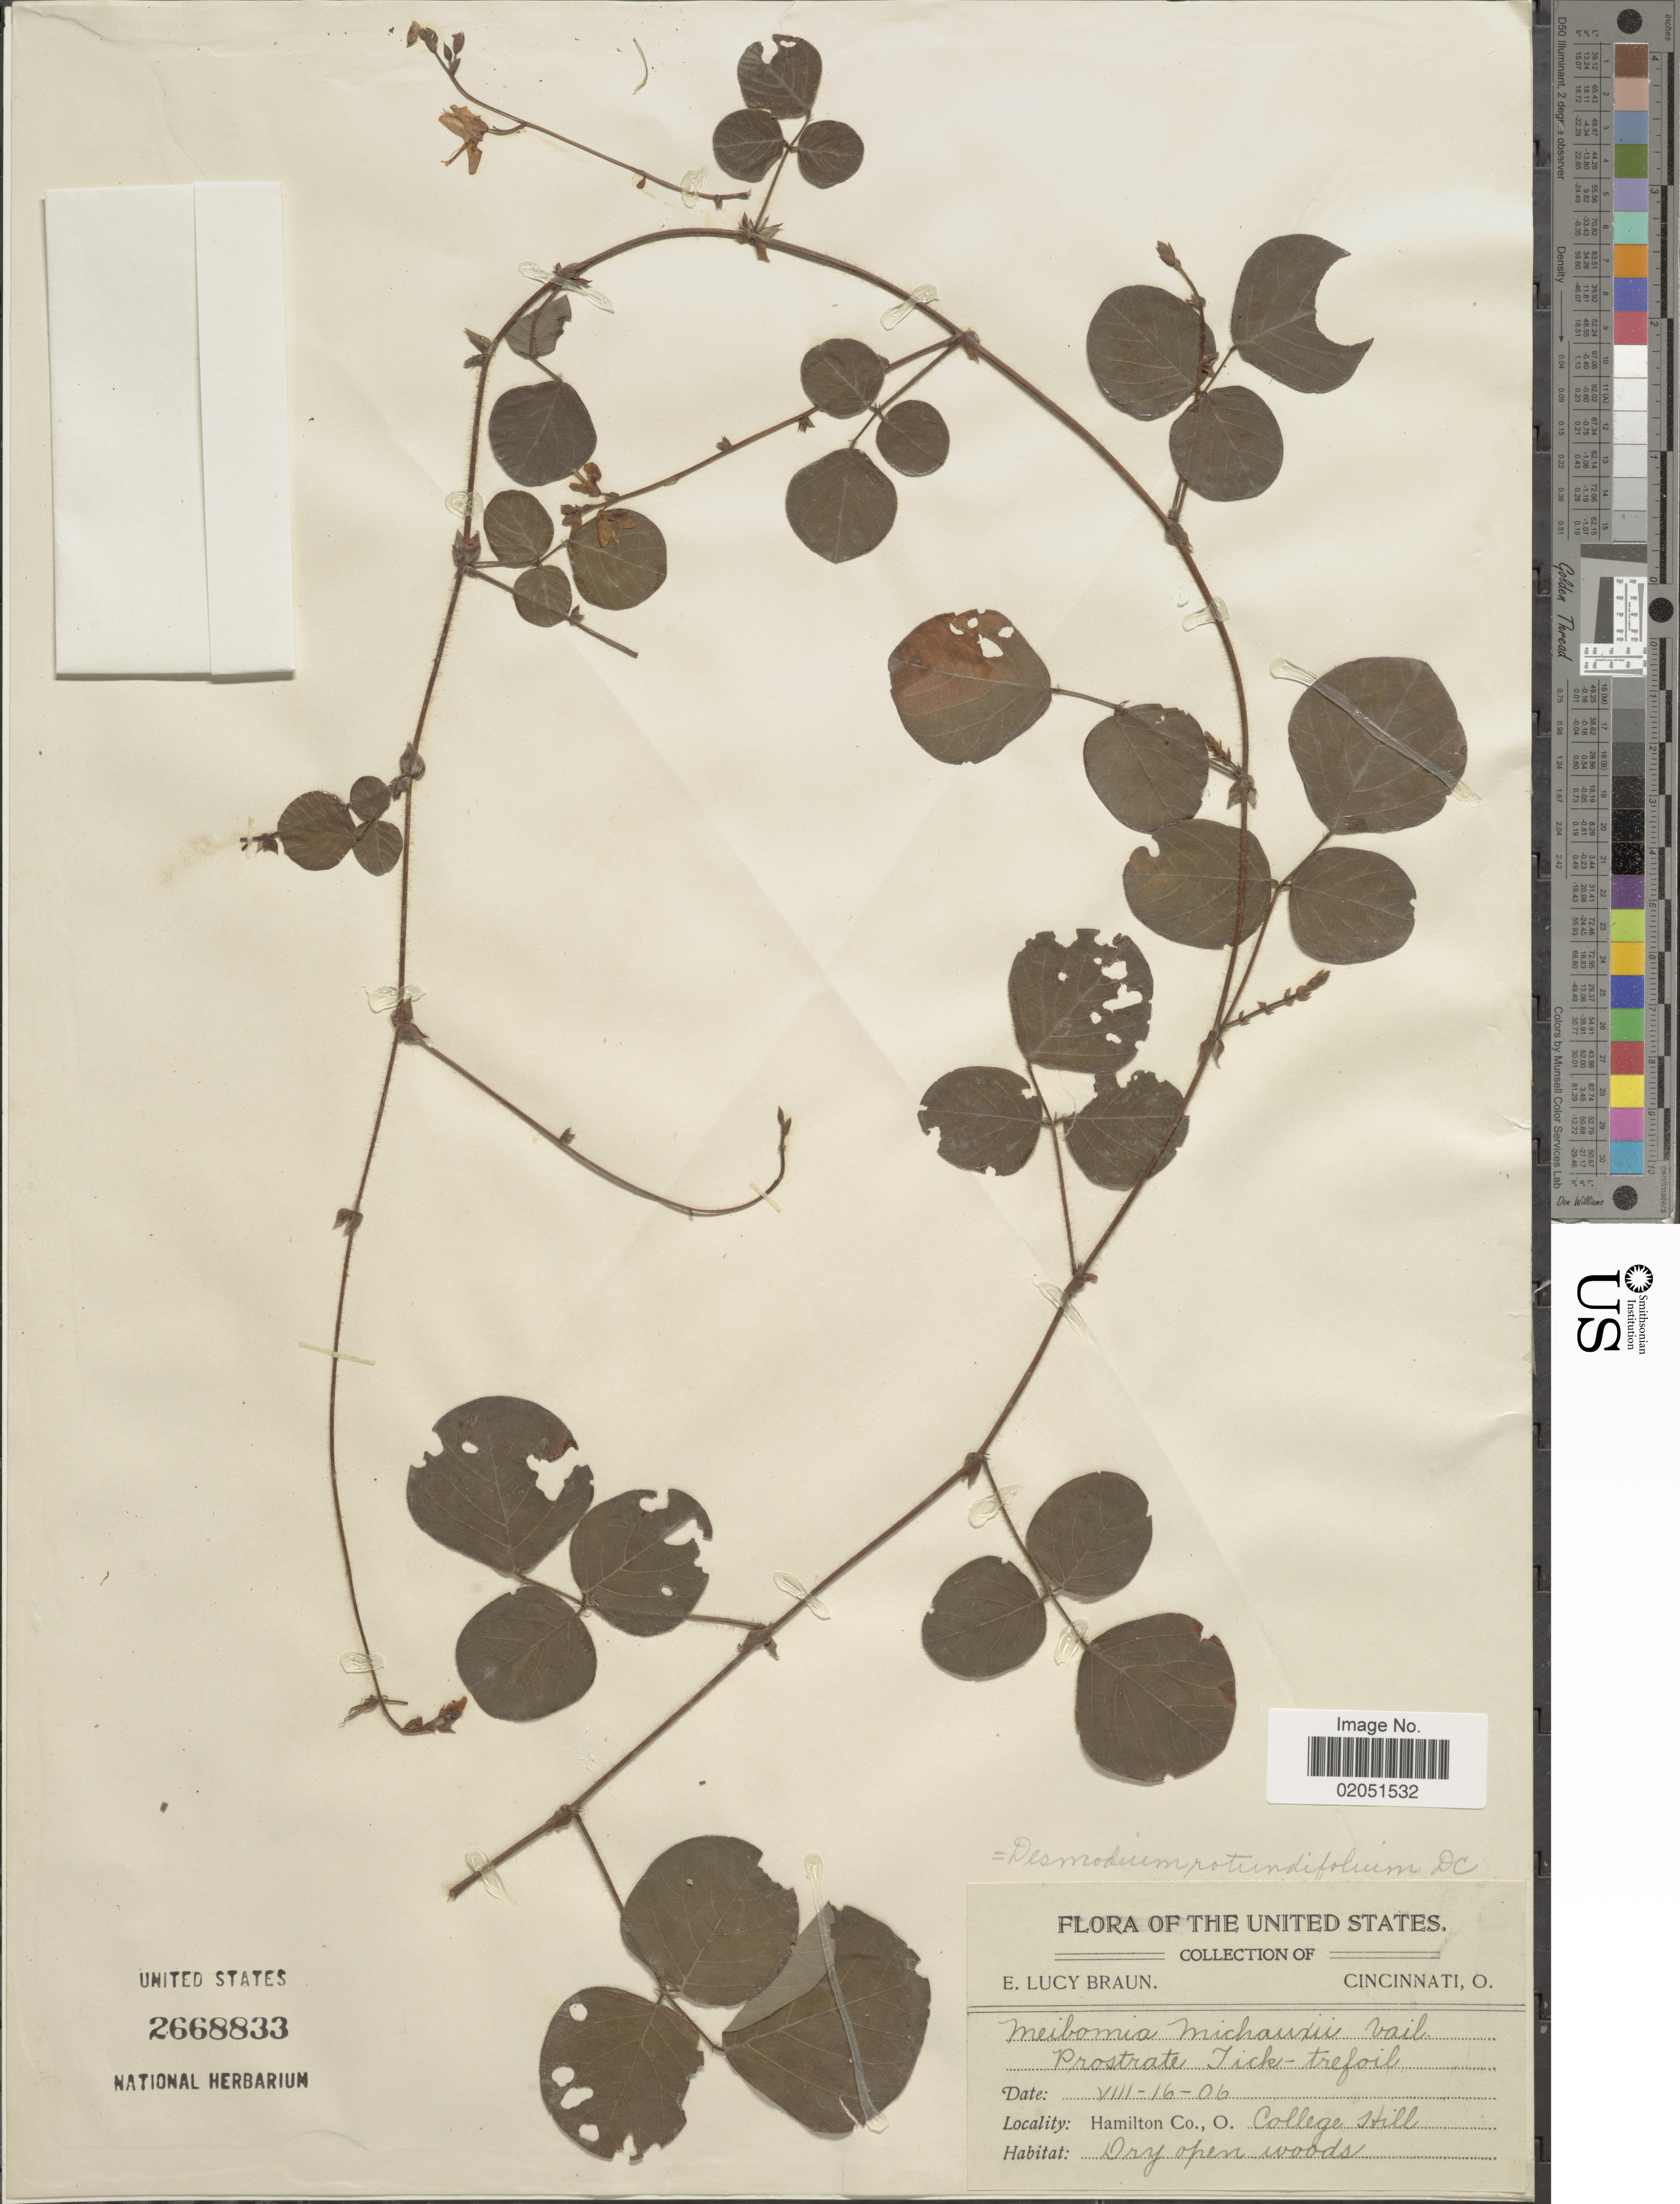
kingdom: Plantae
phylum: Tracheophyta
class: Magnoliopsida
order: Fabales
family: Fabaceae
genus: Desmodium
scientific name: Desmodium rotundifolium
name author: DC.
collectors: E. L. Braun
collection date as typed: Transcribed d/m/y: 16/8/06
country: United States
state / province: Ohio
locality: Hamilton Co., College Hill.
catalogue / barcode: US 2668833